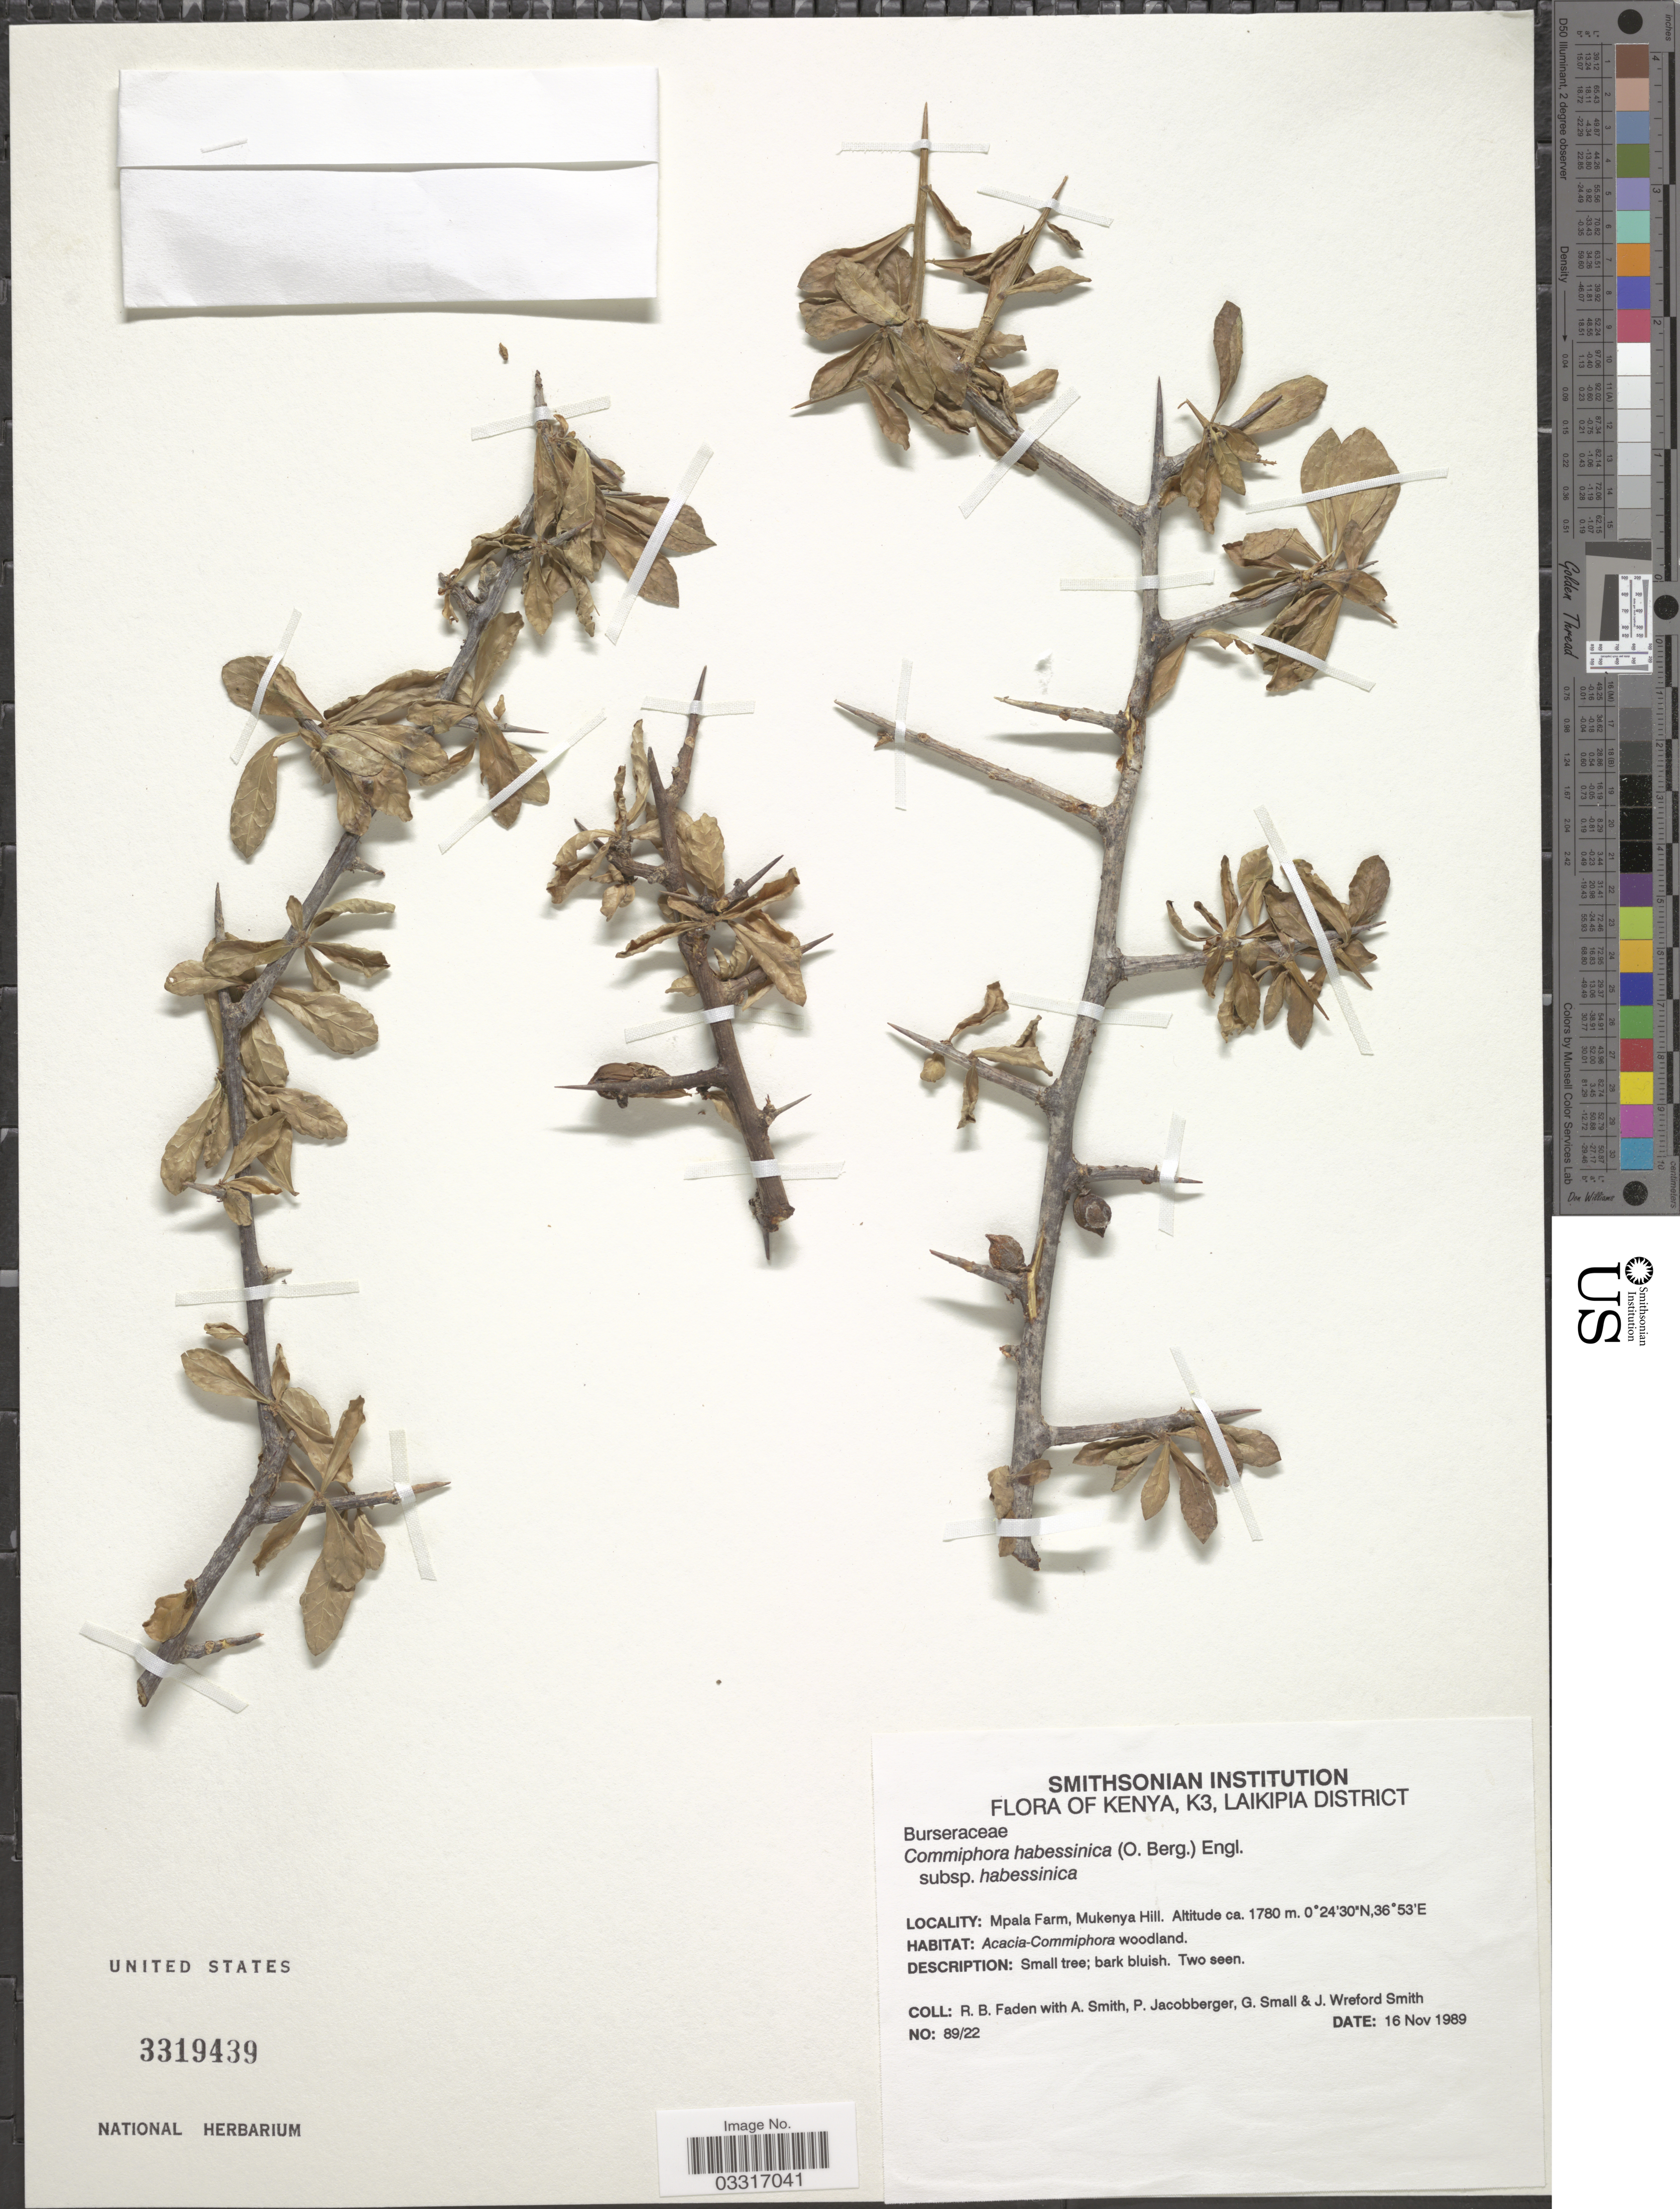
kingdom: Plantae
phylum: Tracheophyta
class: Magnoliopsida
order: Sapindales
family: Burseraceae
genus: Commiphora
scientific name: Commiphora habessinica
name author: (O. Berg) Engl.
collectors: R. B. Faden, A. Smith, P. Jacobberger, G. Small & J. W. Smith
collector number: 89/22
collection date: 1989-11-16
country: Kenya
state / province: Laikipia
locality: K3, Laikipia District. Mpala Farm, Mukenya Hill.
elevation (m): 543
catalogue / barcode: US 3319439